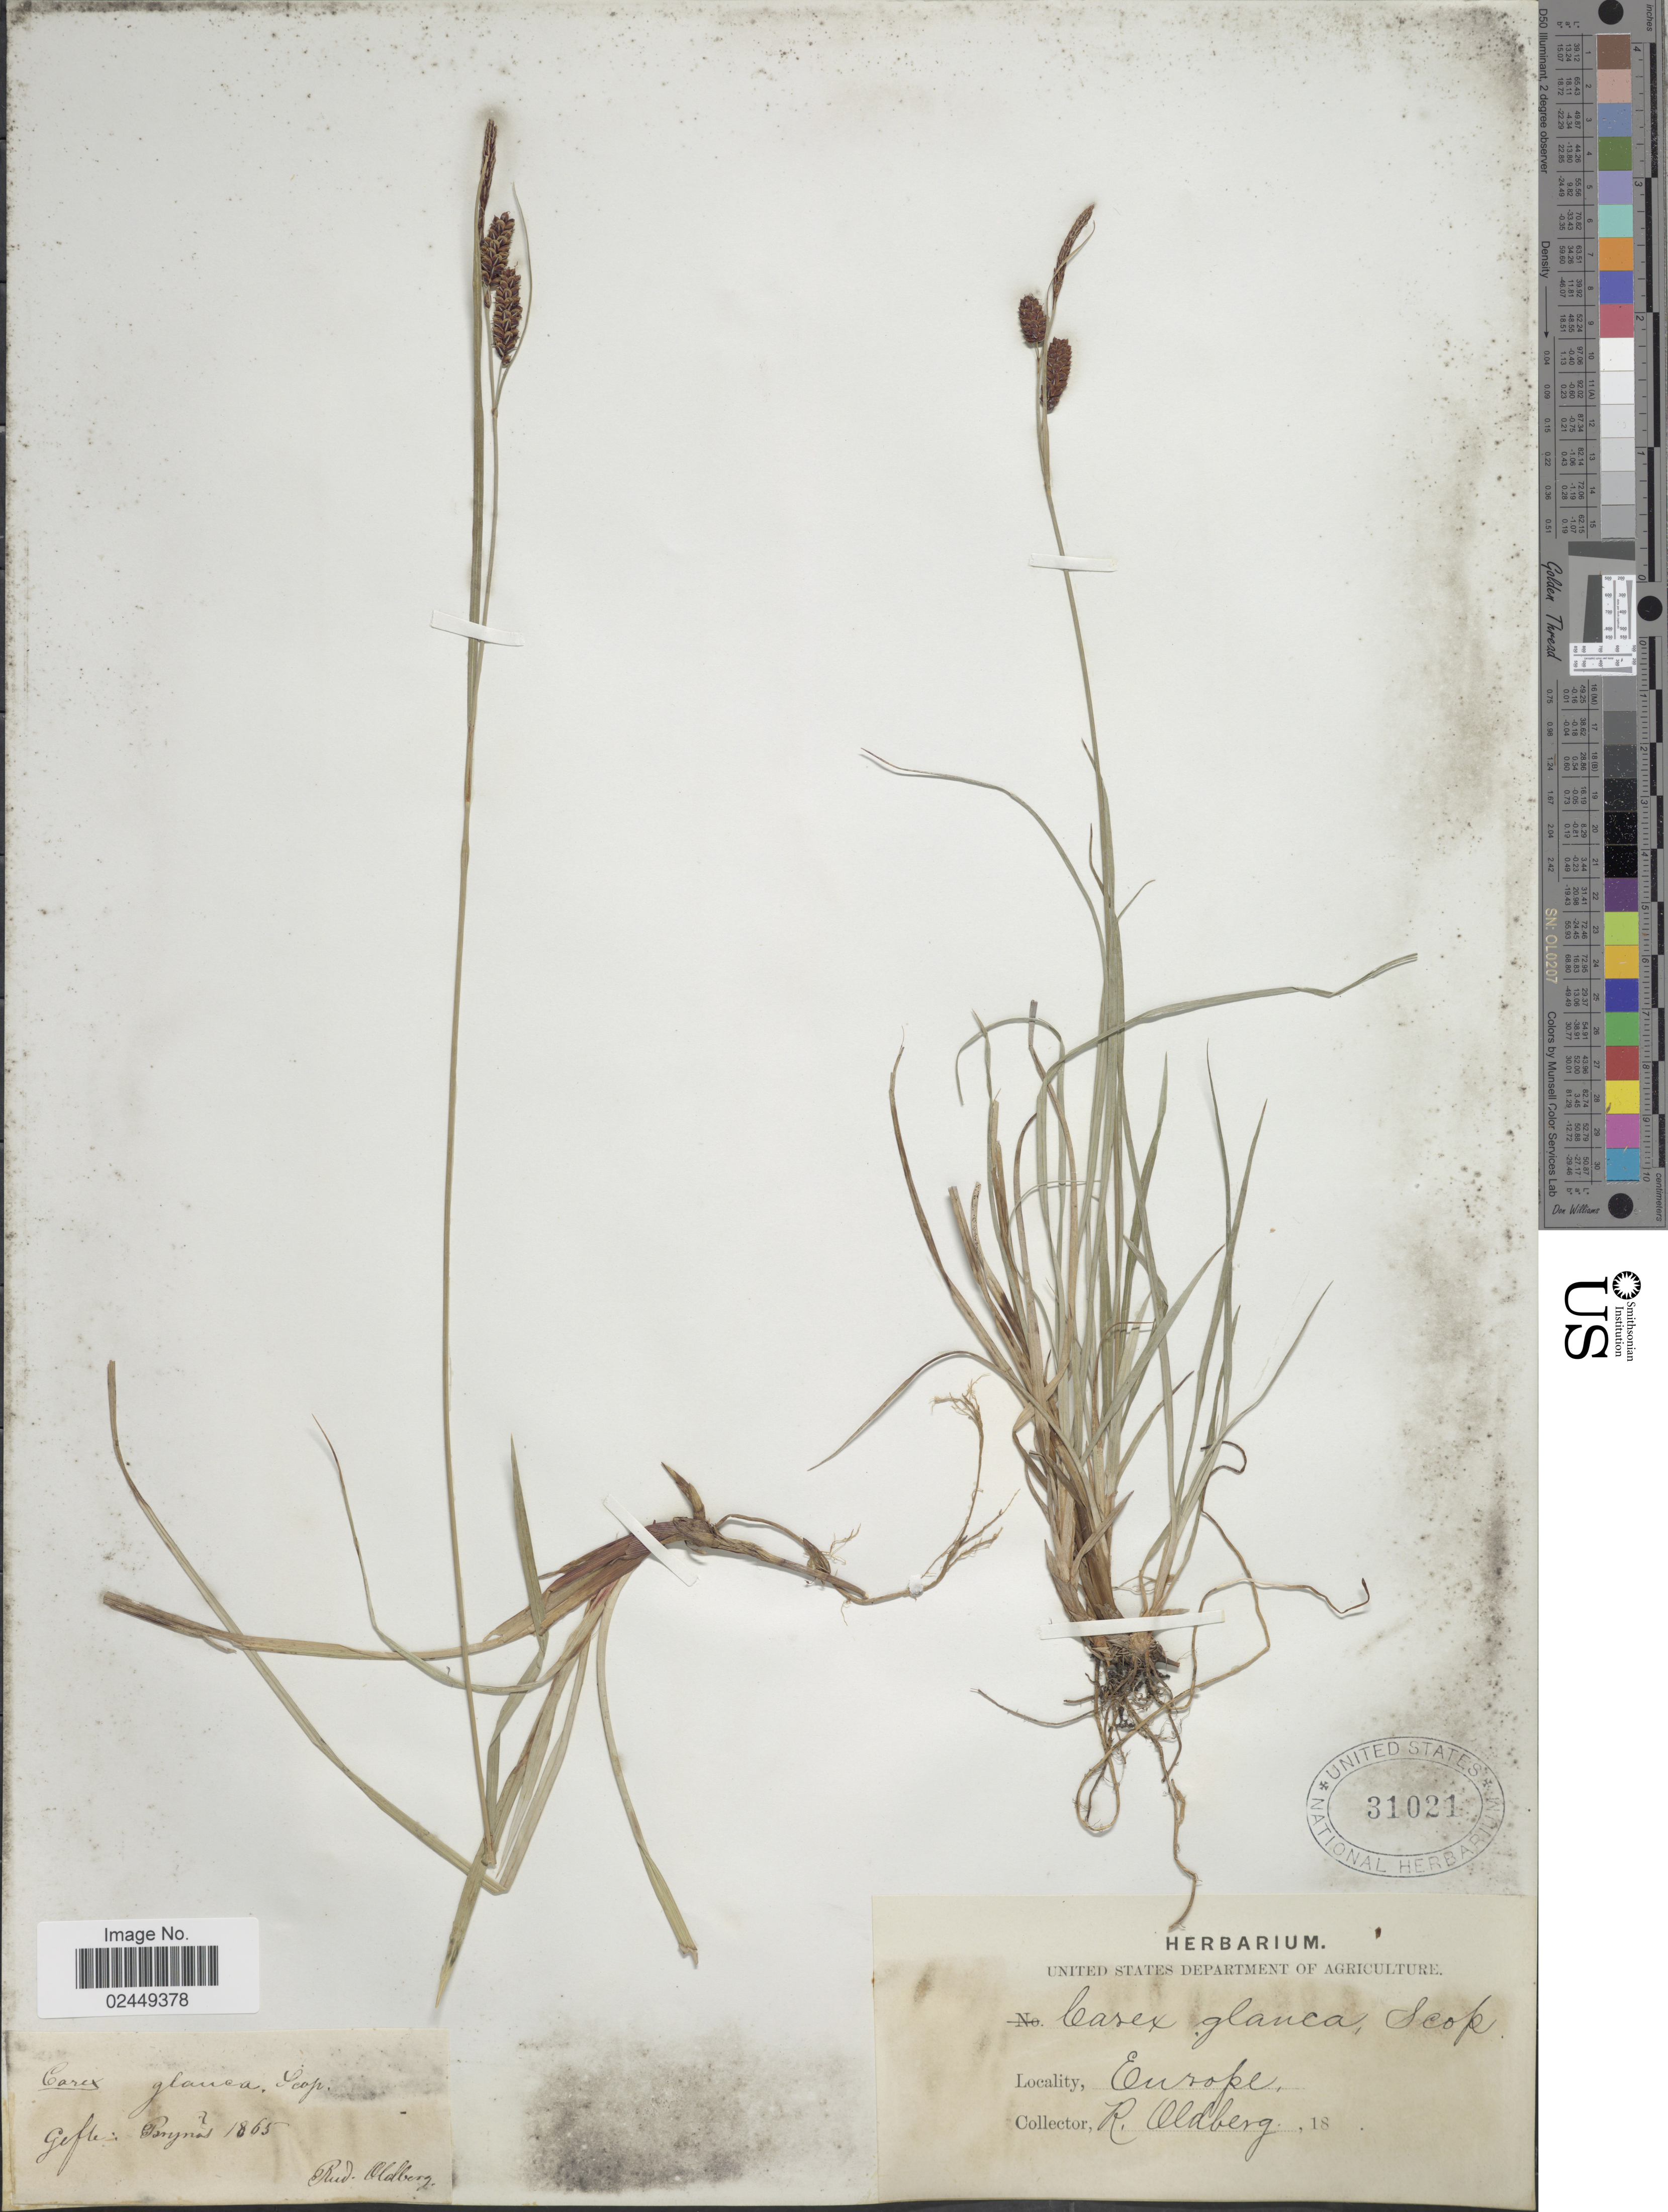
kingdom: Plantae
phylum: Tracheophyta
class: Liliopsida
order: Poales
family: Cyperaceae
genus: Carex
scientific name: Carex flacca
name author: Schreb.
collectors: R. Oldberg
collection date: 1865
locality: Europe, Gefte, Raymond [unsure placement] [interpreted]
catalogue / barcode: US 31021